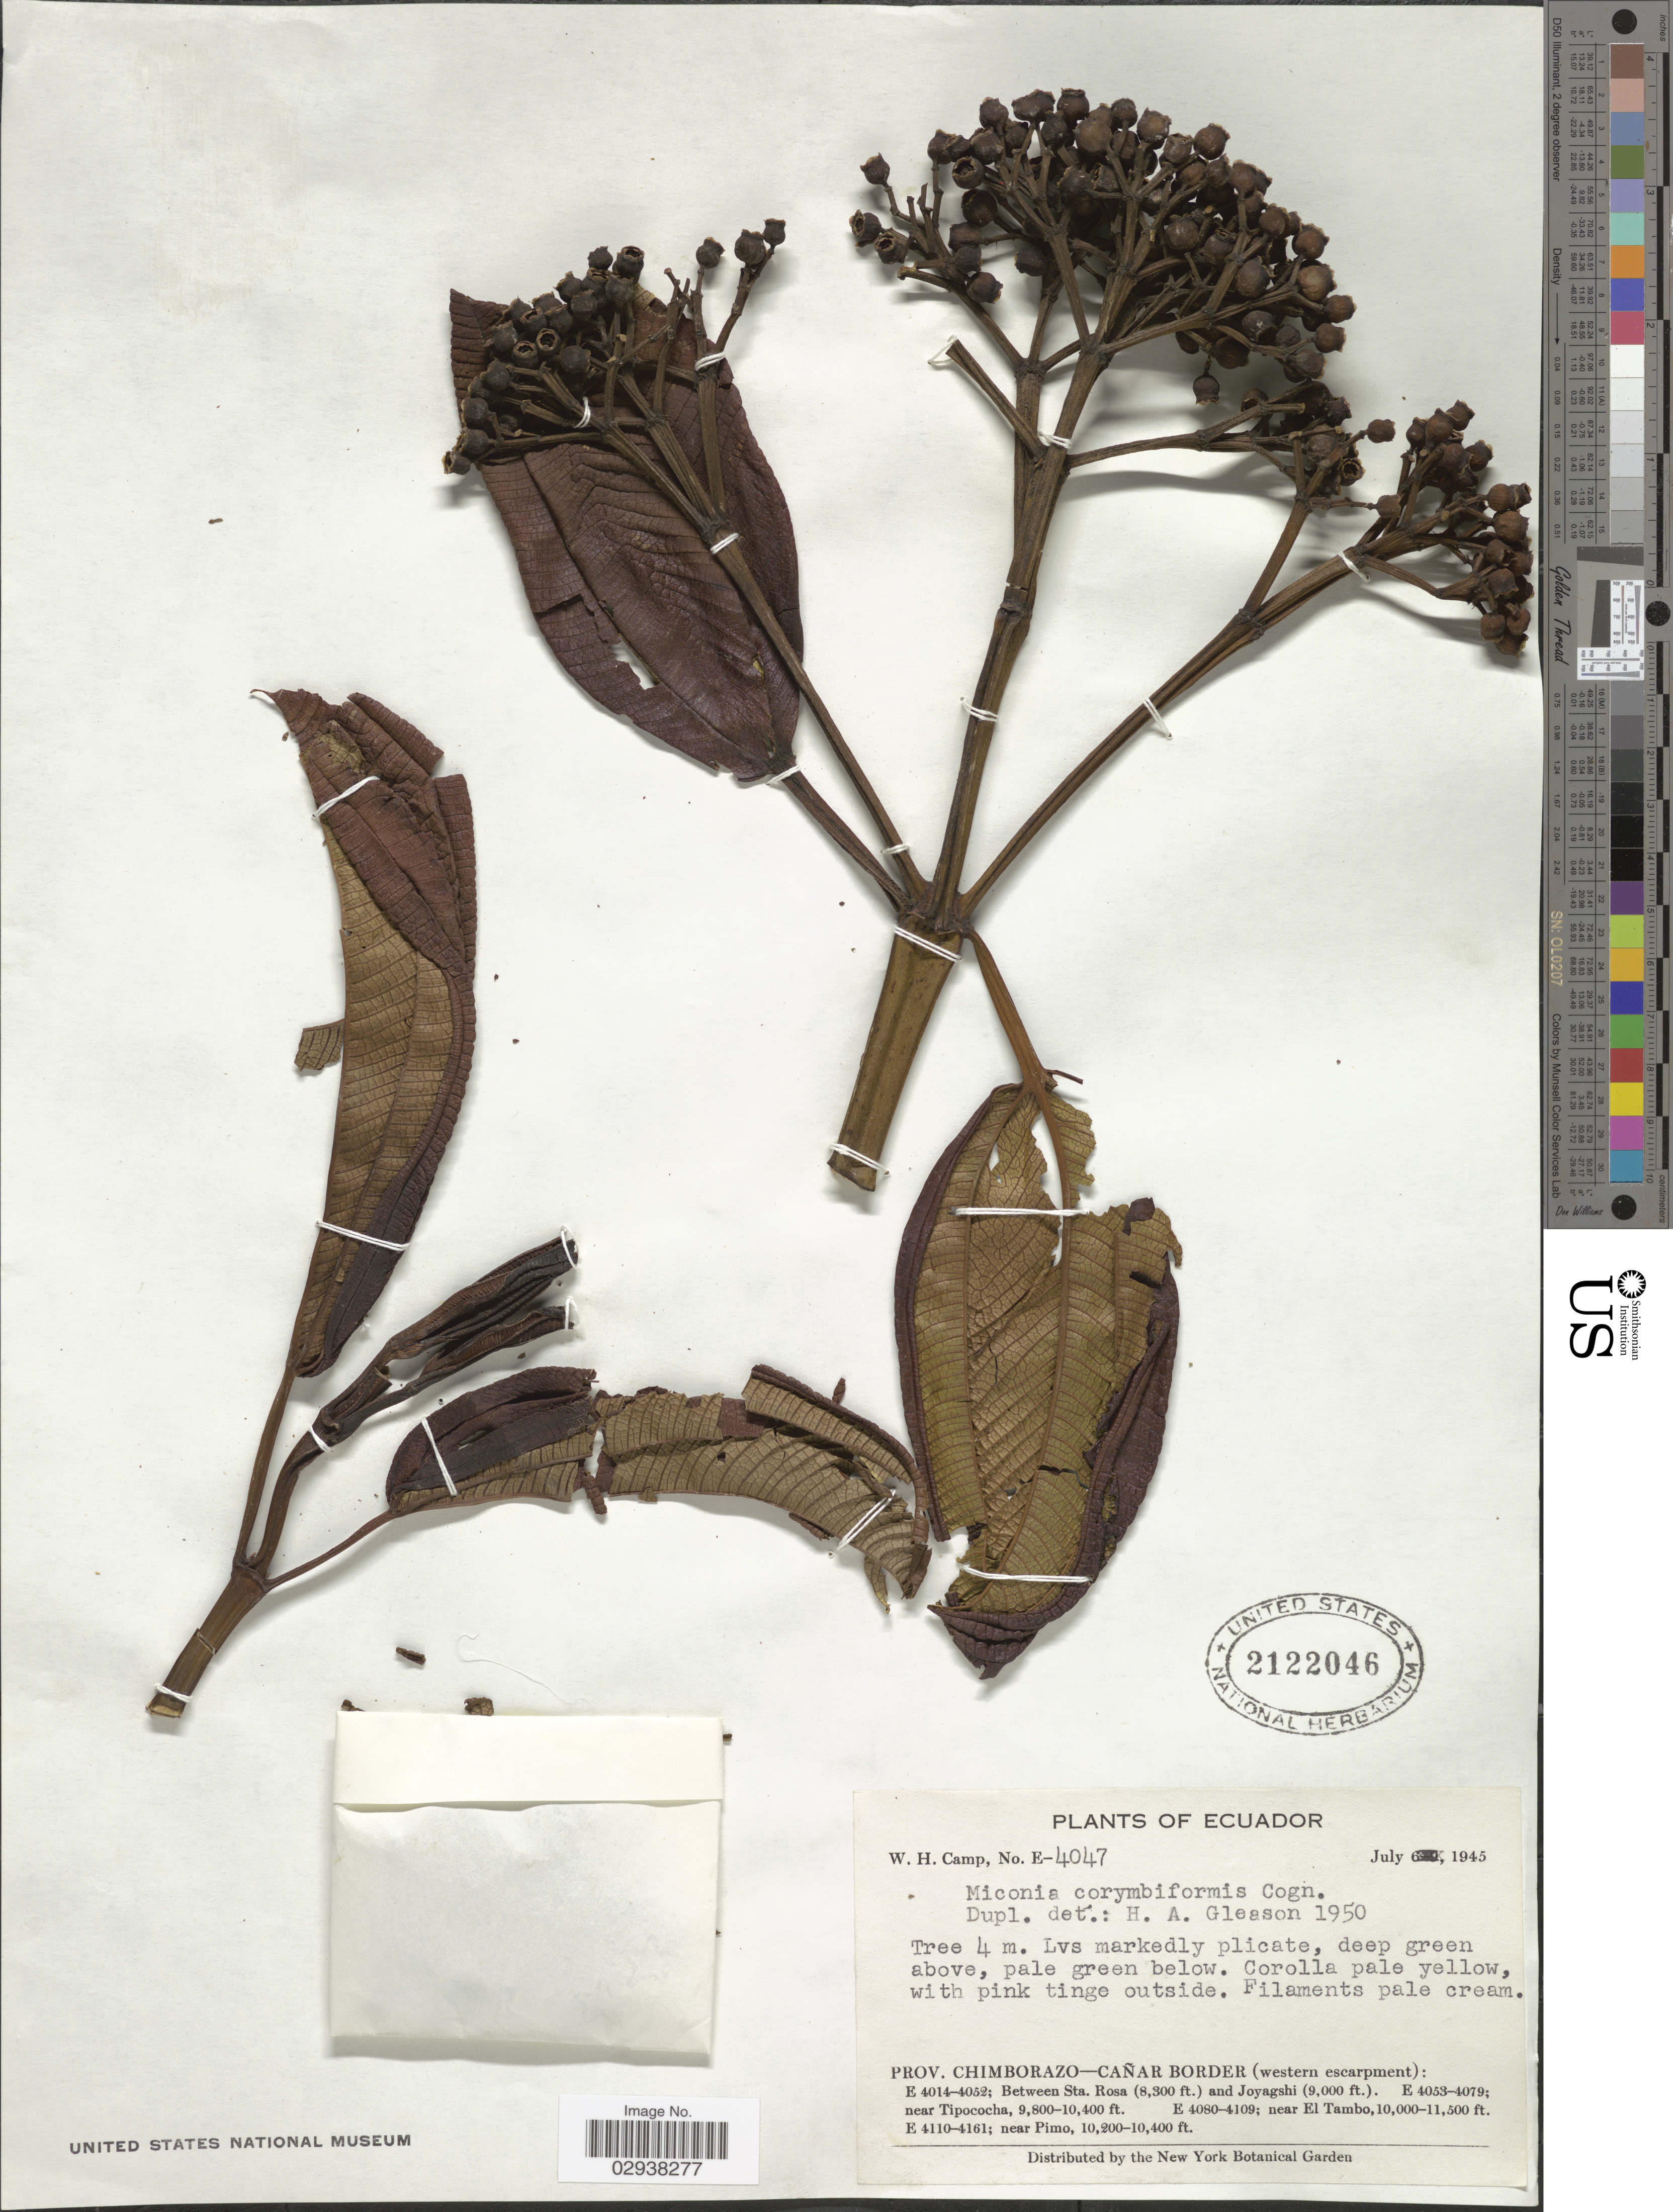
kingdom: Plantae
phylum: Tracheophyta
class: Magnoliopsida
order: Myrtales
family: Melastomataceae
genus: Miconia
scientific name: Miconia corymbiformis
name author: Cogn.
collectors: W. H. Camp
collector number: E-4047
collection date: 1945-07-06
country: Ecuador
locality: Prov. Chimborazo-Cañar border (western escarpment): Between Sta. Rosa and Joyagshi.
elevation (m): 2530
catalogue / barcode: US 2122046